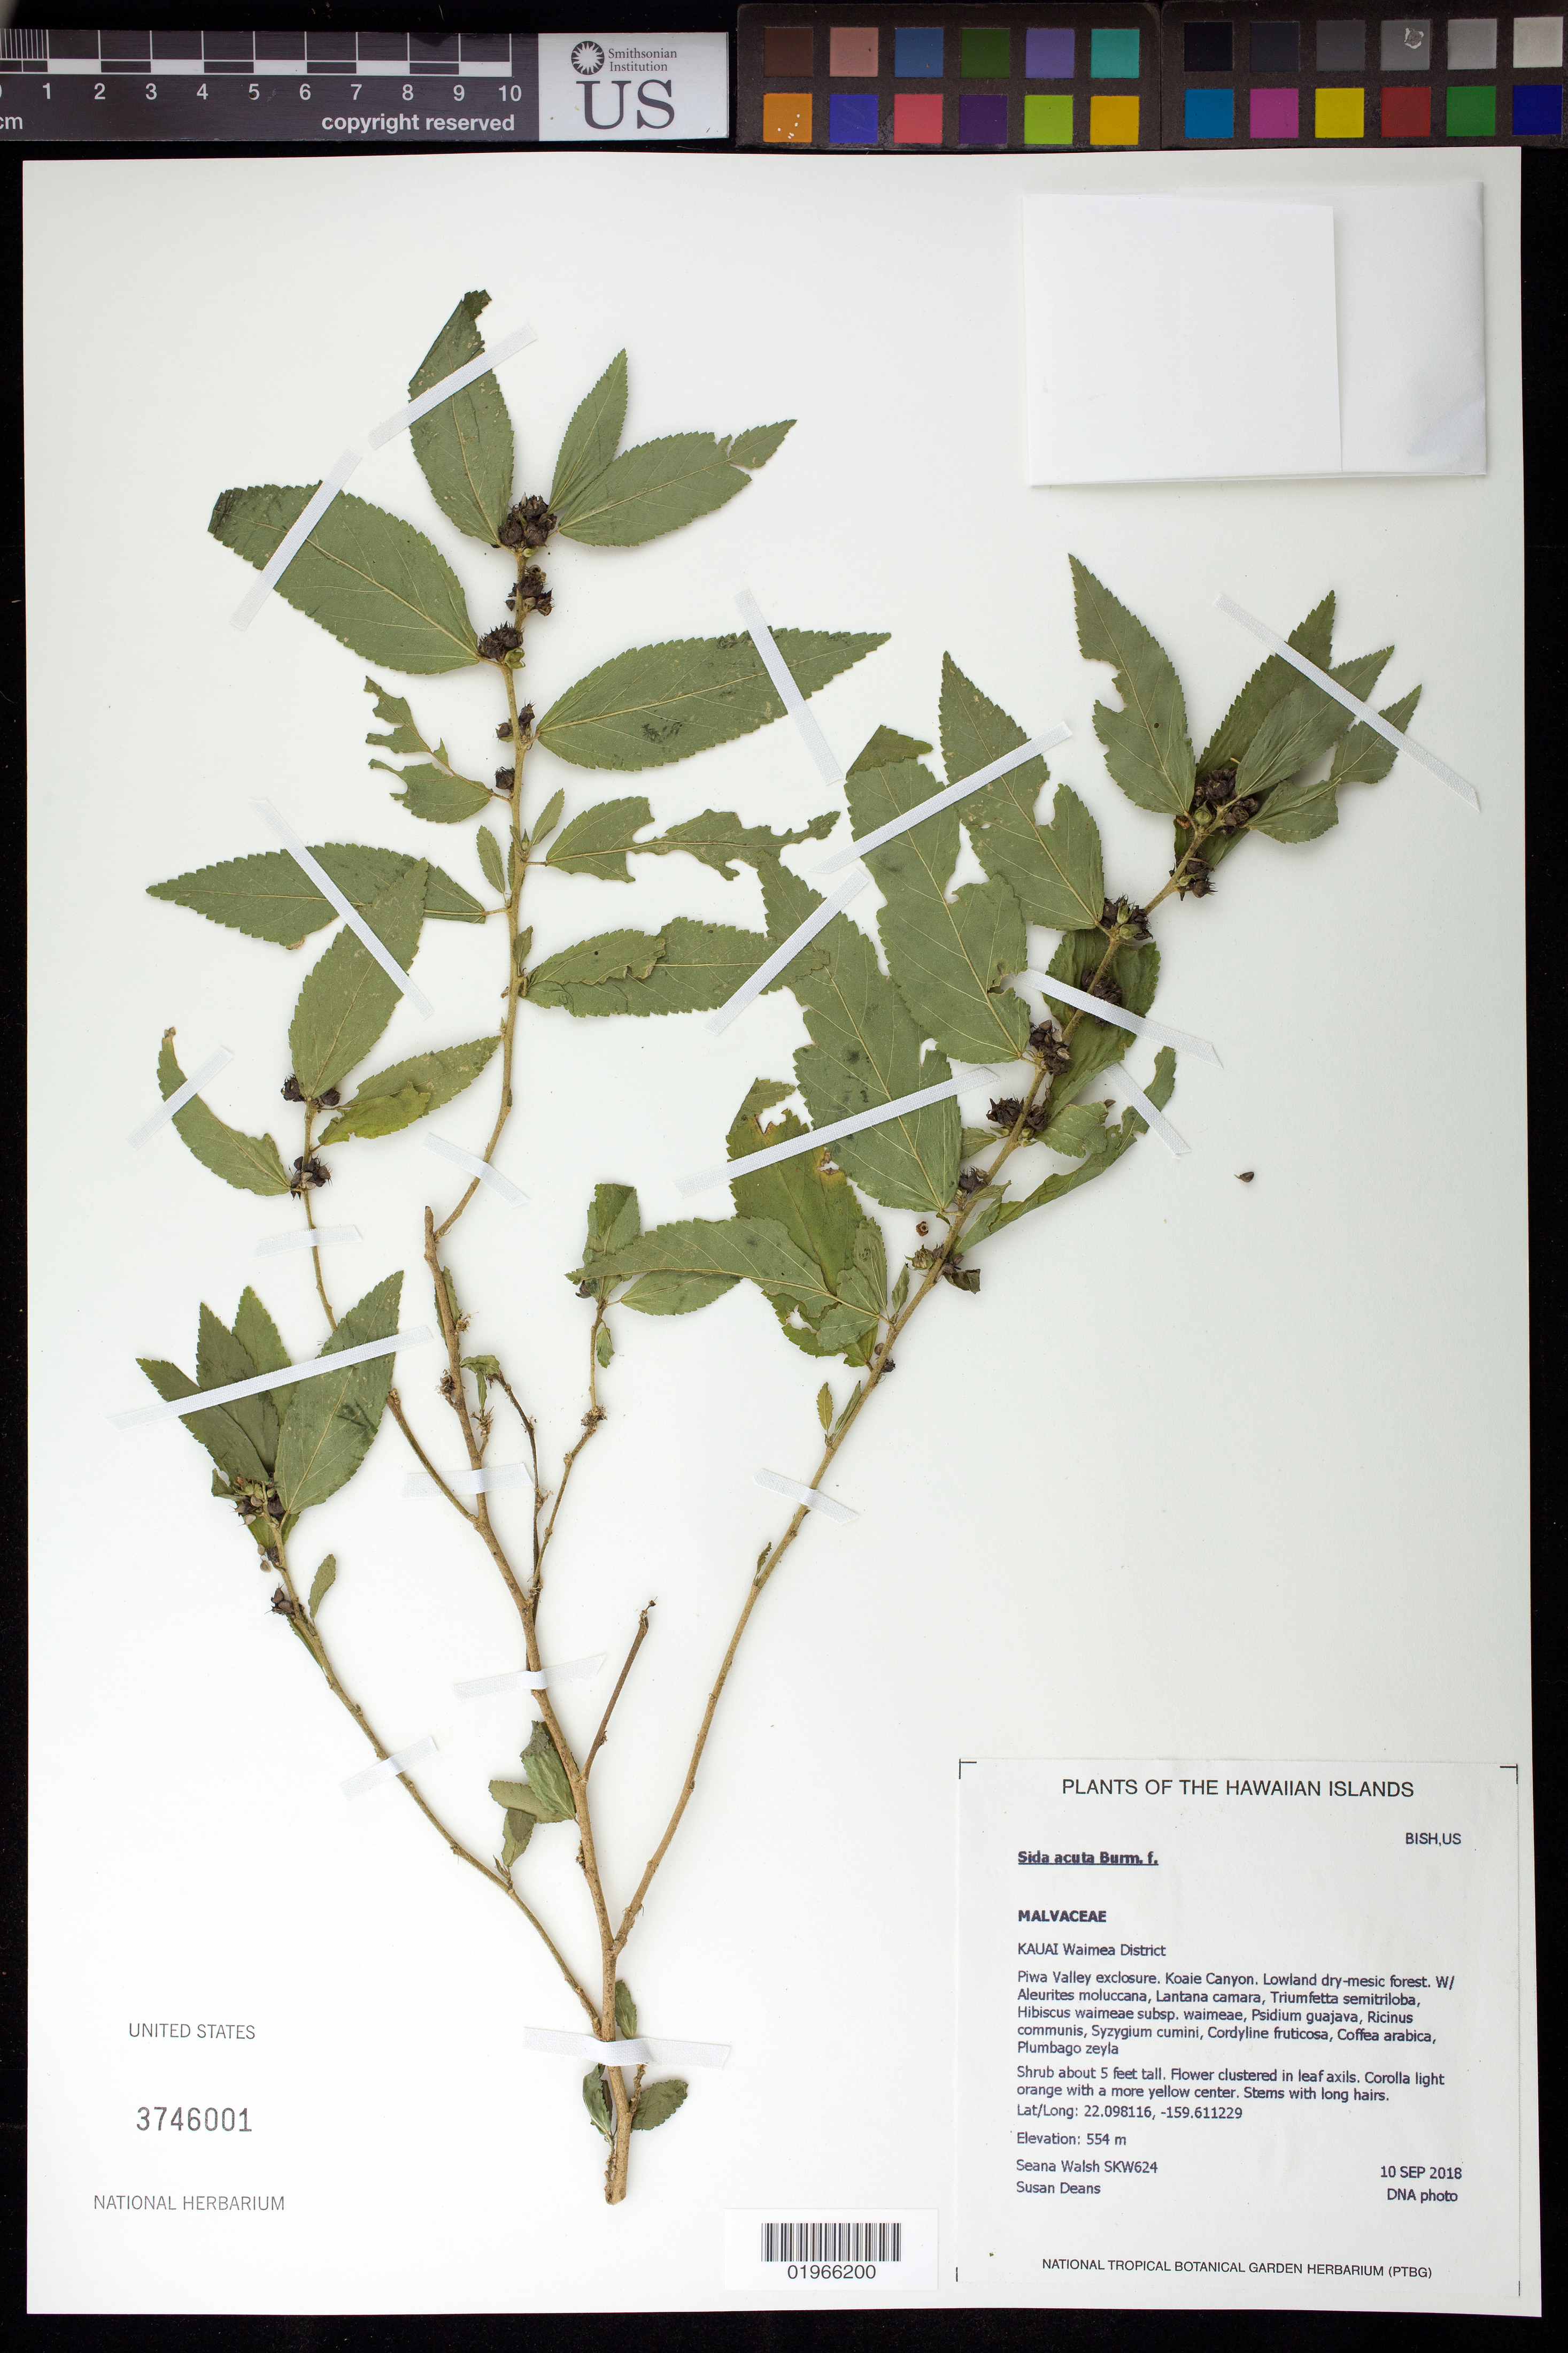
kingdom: Plantae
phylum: Tracheophyta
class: Magnoliopsida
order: Malvales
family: Malvaceae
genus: Sida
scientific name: Sida acuta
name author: Burm. f.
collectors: S. Walsh & S. Deans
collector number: SKW624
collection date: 2018-09-10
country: United States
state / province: Hawaii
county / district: Kauai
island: Kaua'i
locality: Waimea District, Piwa Valley exclosure. Koaie Canyon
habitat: Lowland dry-mesic forest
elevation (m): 554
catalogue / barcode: US 3746001